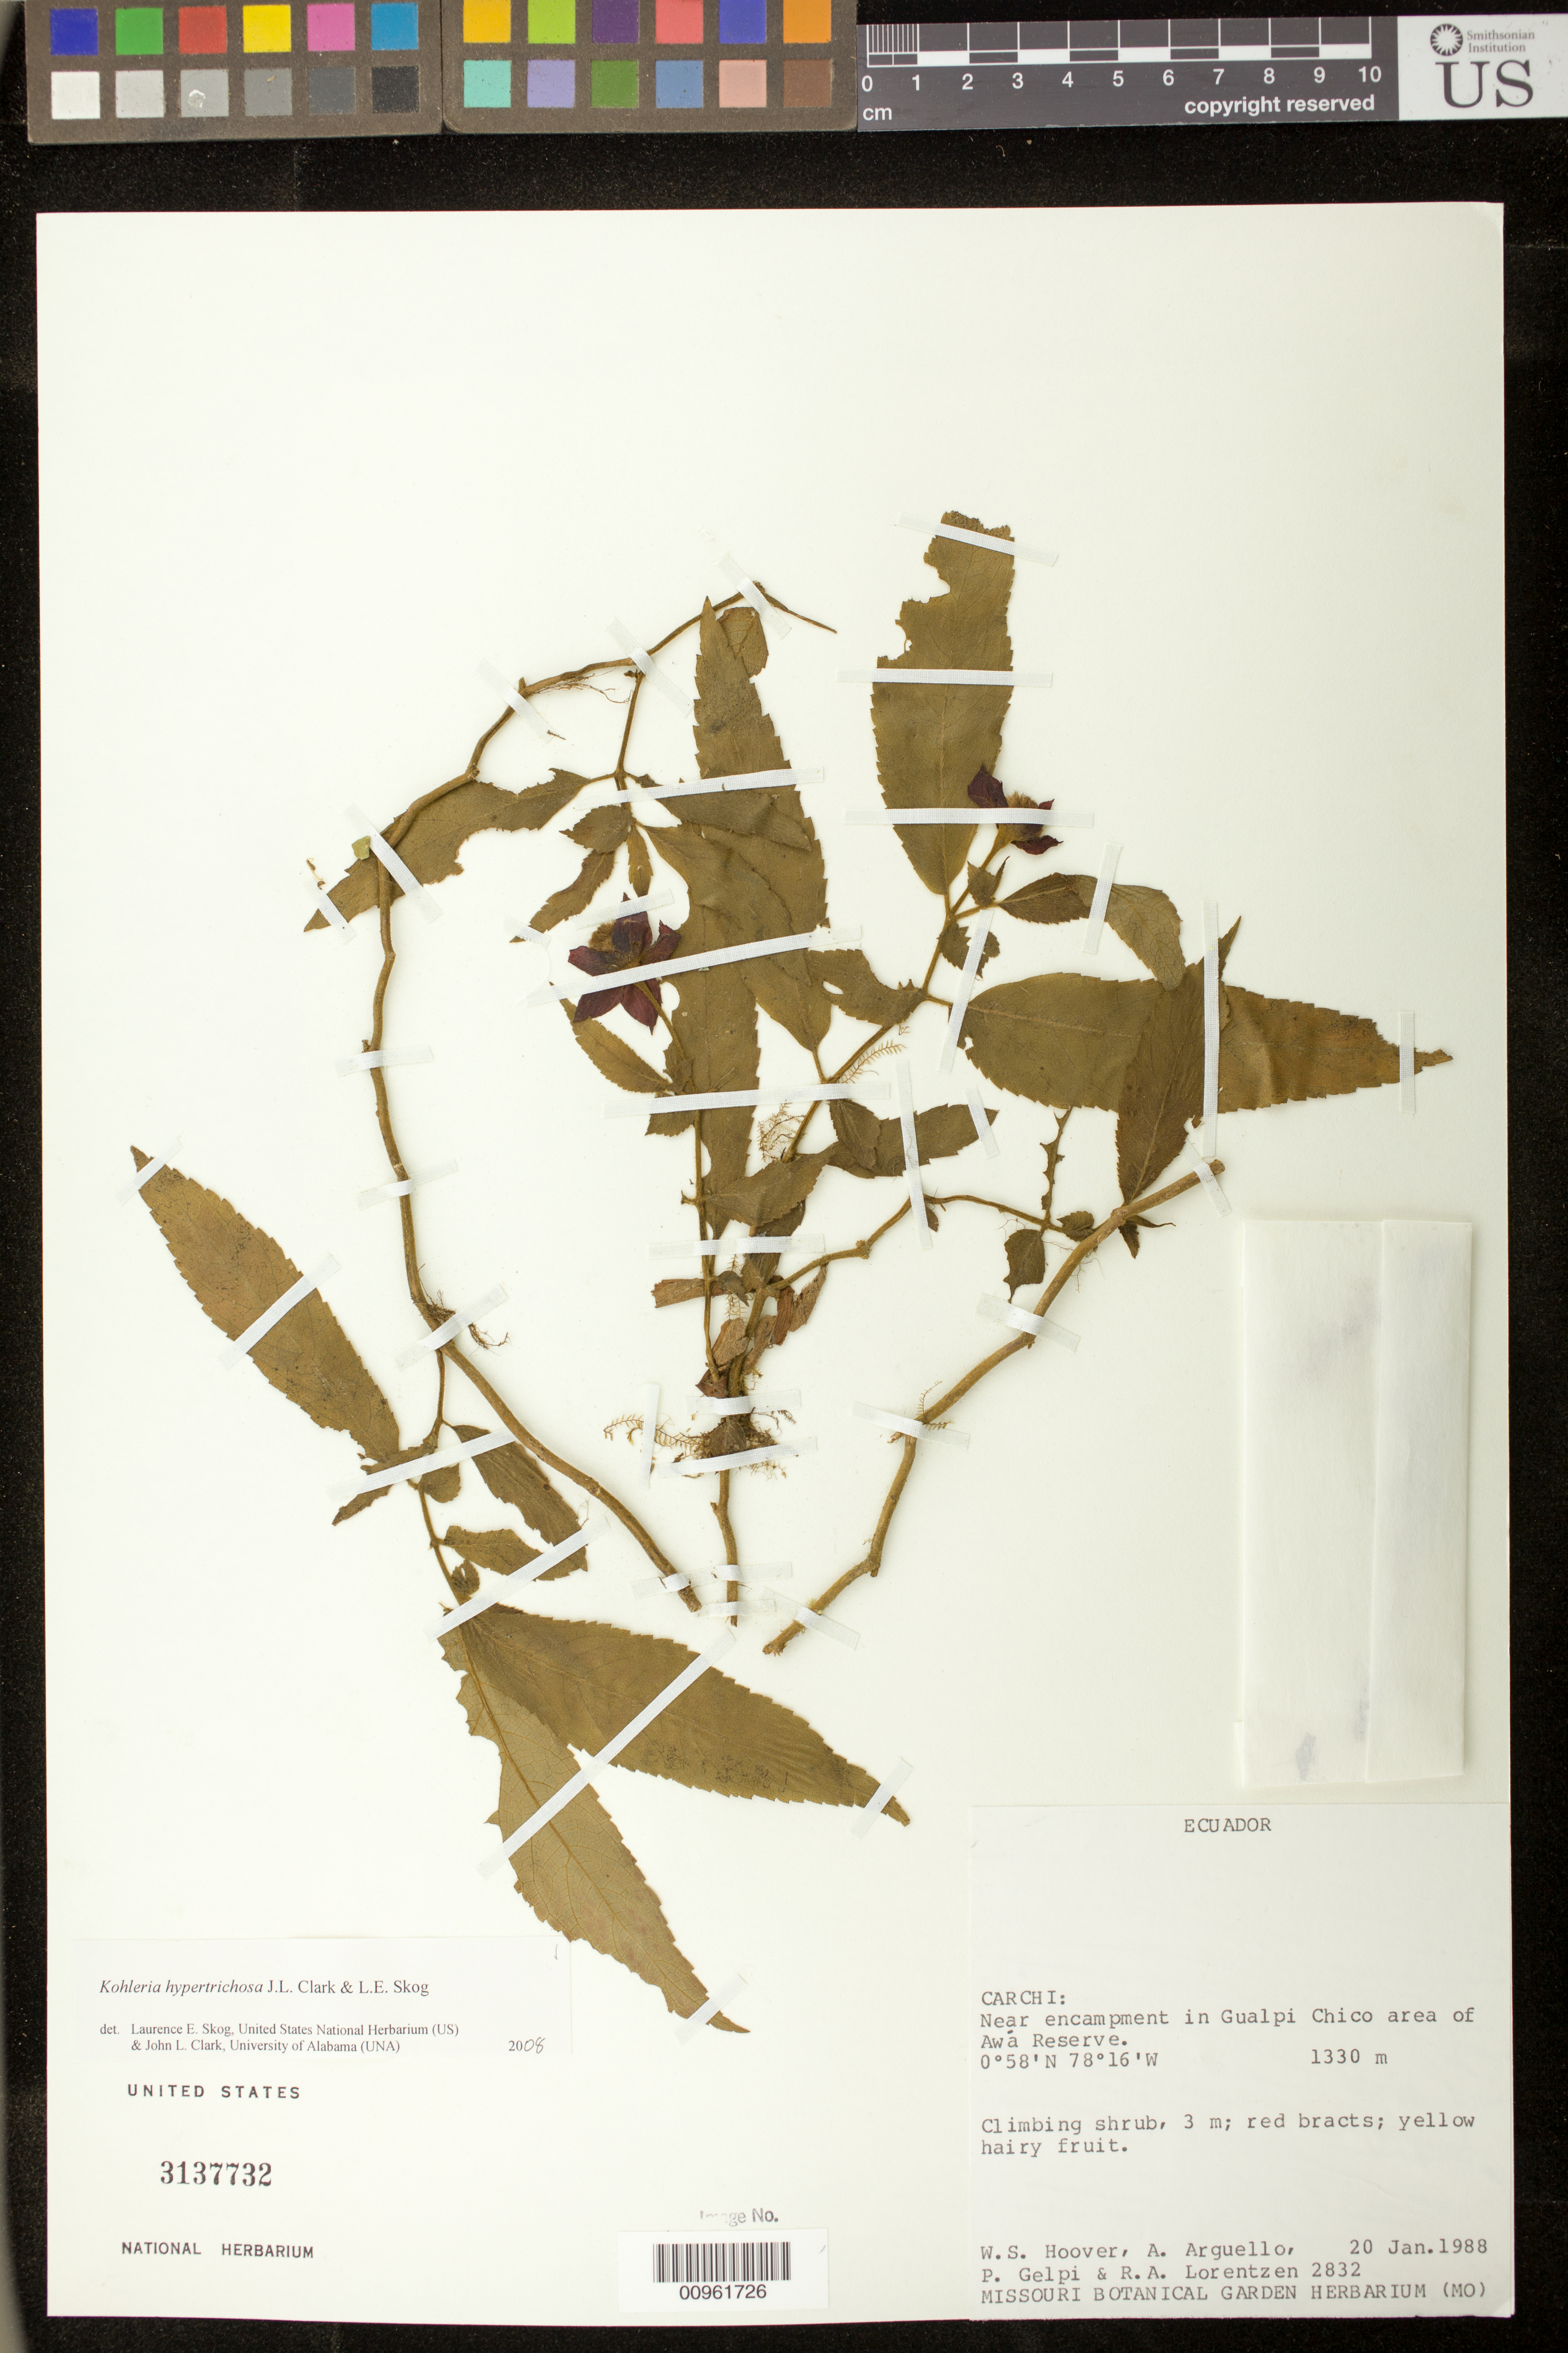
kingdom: Plantae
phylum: Tracheophyta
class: Magnoliopsida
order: Lamiales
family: Gesneriaceae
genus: Kohleria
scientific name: Kohleria hypertrichosa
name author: J.L. Clark & L.E. Skog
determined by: Clark, J. L.; Skog, Laurence E.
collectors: W. S. Hoover, A. Arguello, P. Gelpi & R. Lorentzen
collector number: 2832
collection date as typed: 20 Jan 1988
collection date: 1988-01-20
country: Ecuador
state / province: Carchi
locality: Carchi: Near encampment in Gualpi Chico area of Awá Reserve.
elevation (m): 1330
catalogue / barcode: US 3137732